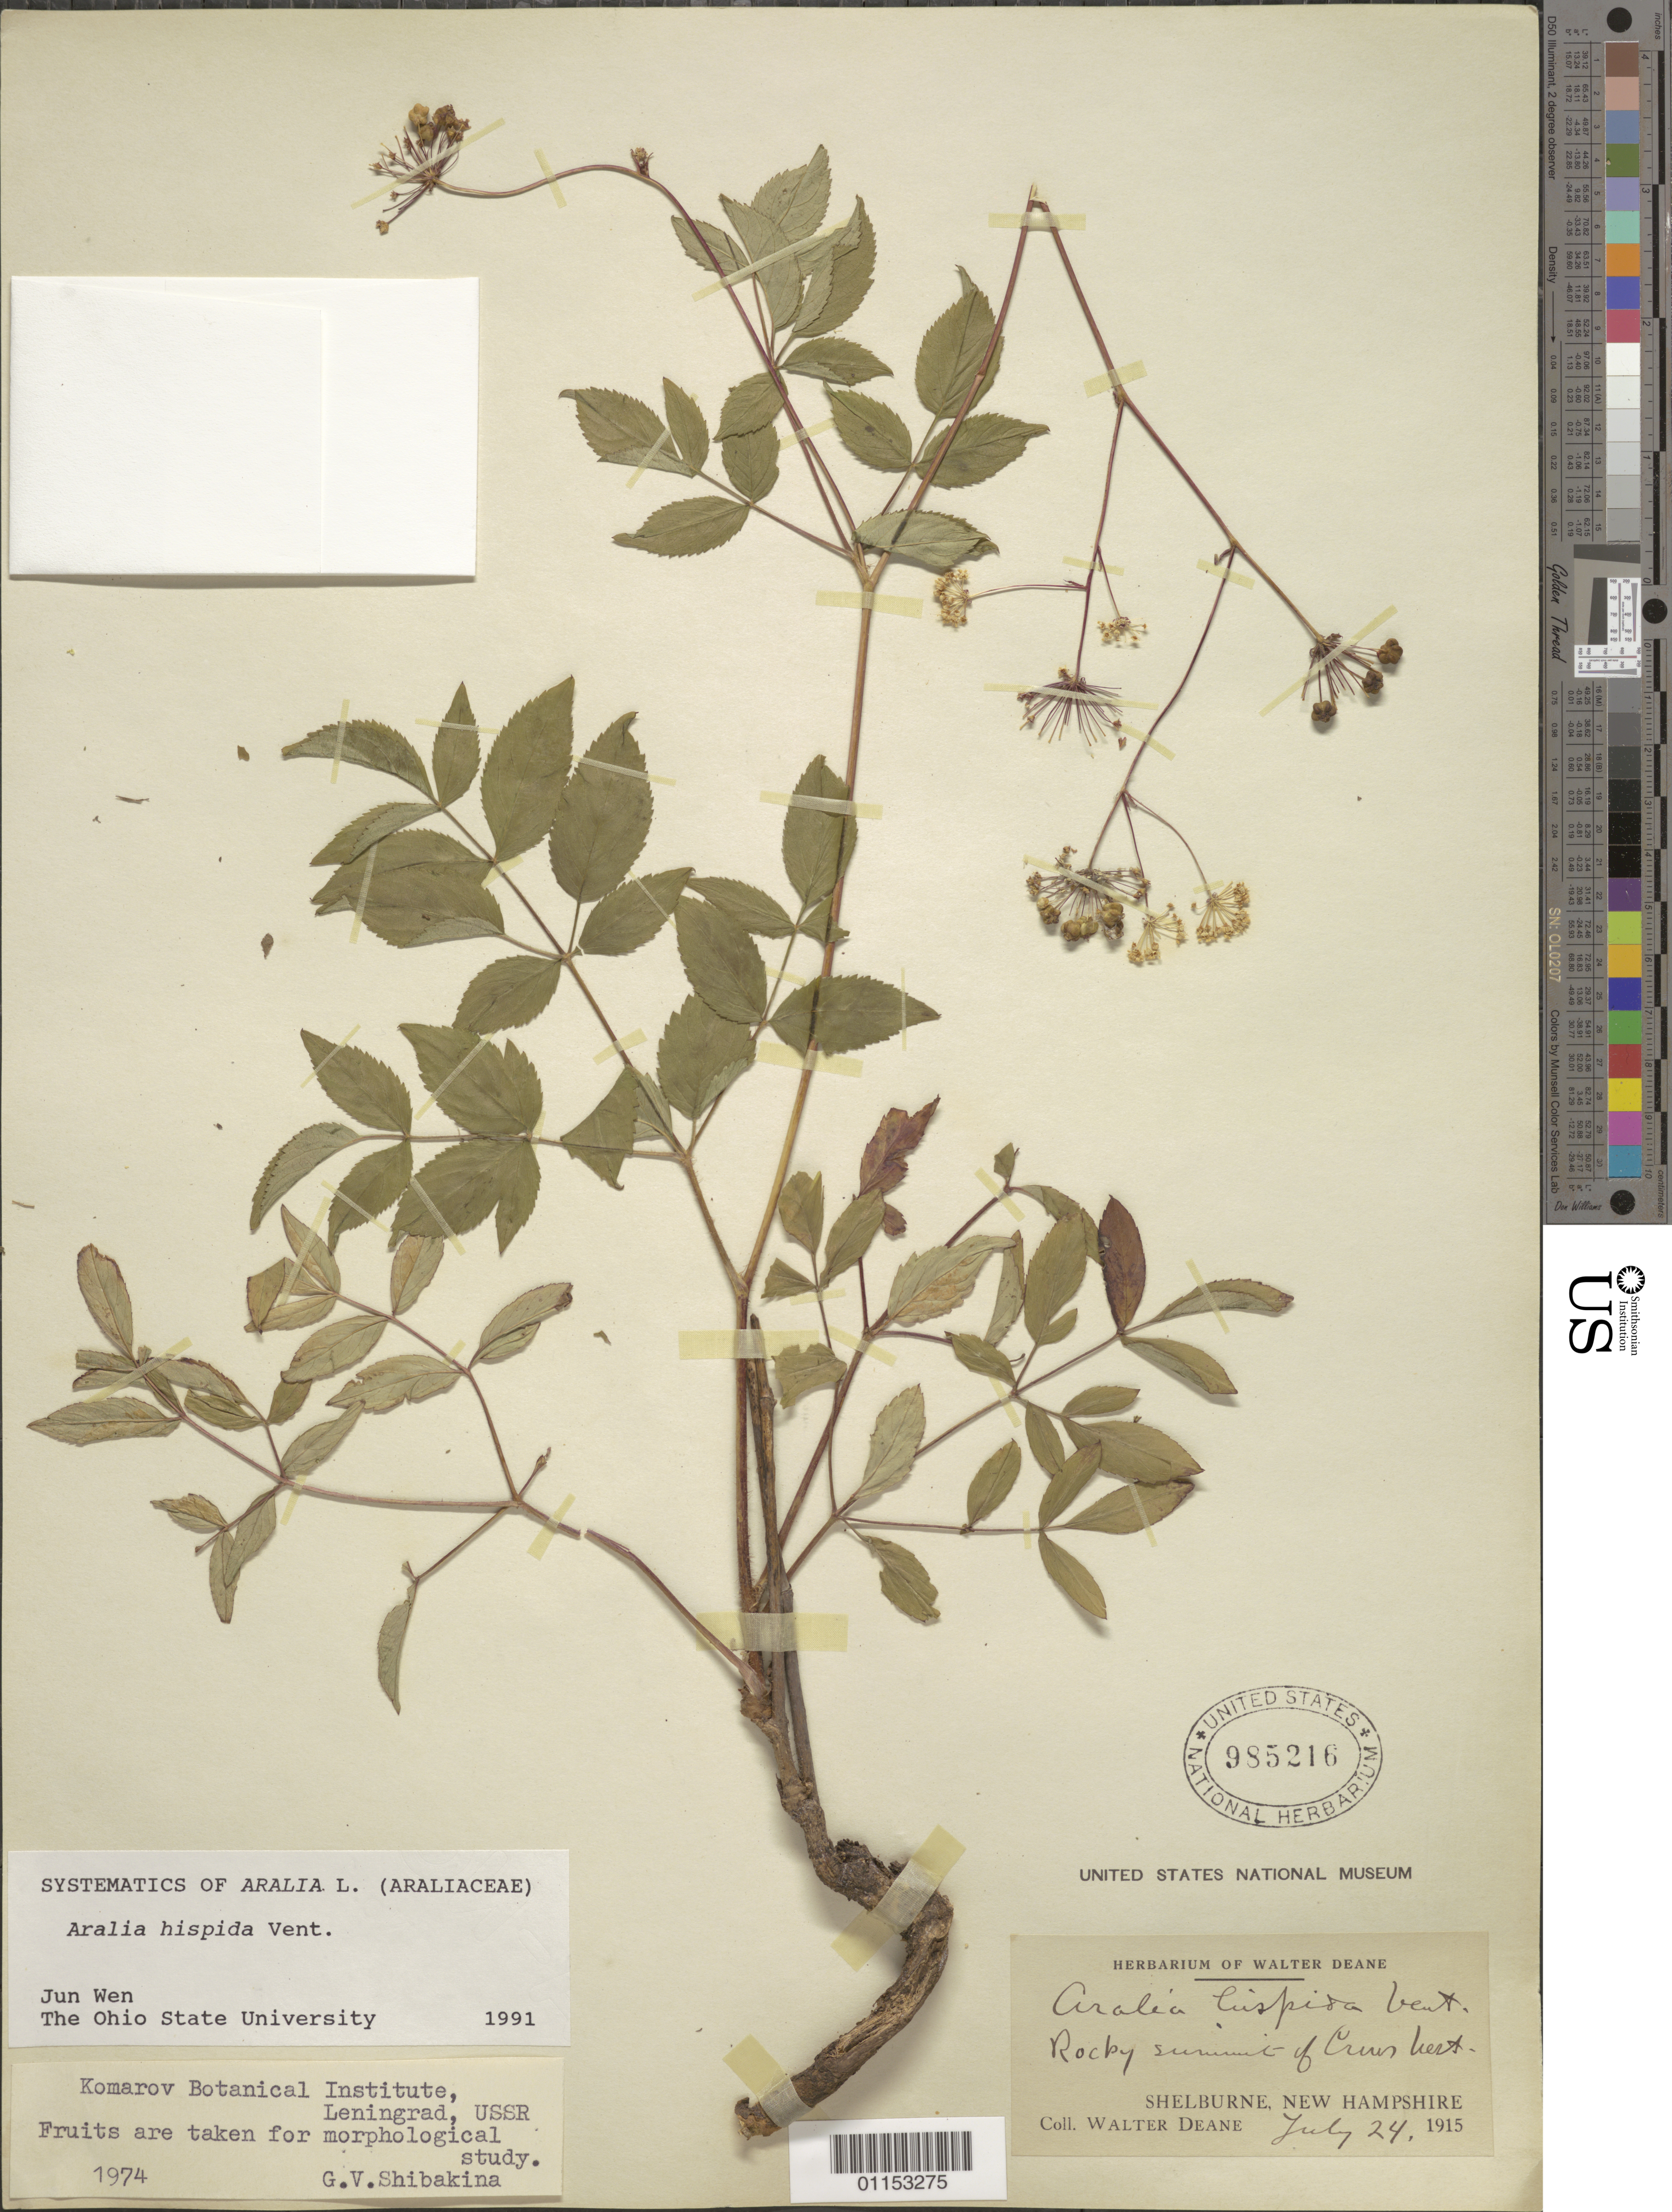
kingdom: Plantae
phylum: Tracheophyta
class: Magnoliopsida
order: Apiales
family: Araliaceae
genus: Aralia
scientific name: Aralia hispida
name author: Vent.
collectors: W. Deane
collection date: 1915-07-24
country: United States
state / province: New Hampshire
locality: Shelburne.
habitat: Rocky summit.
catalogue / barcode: US 985216